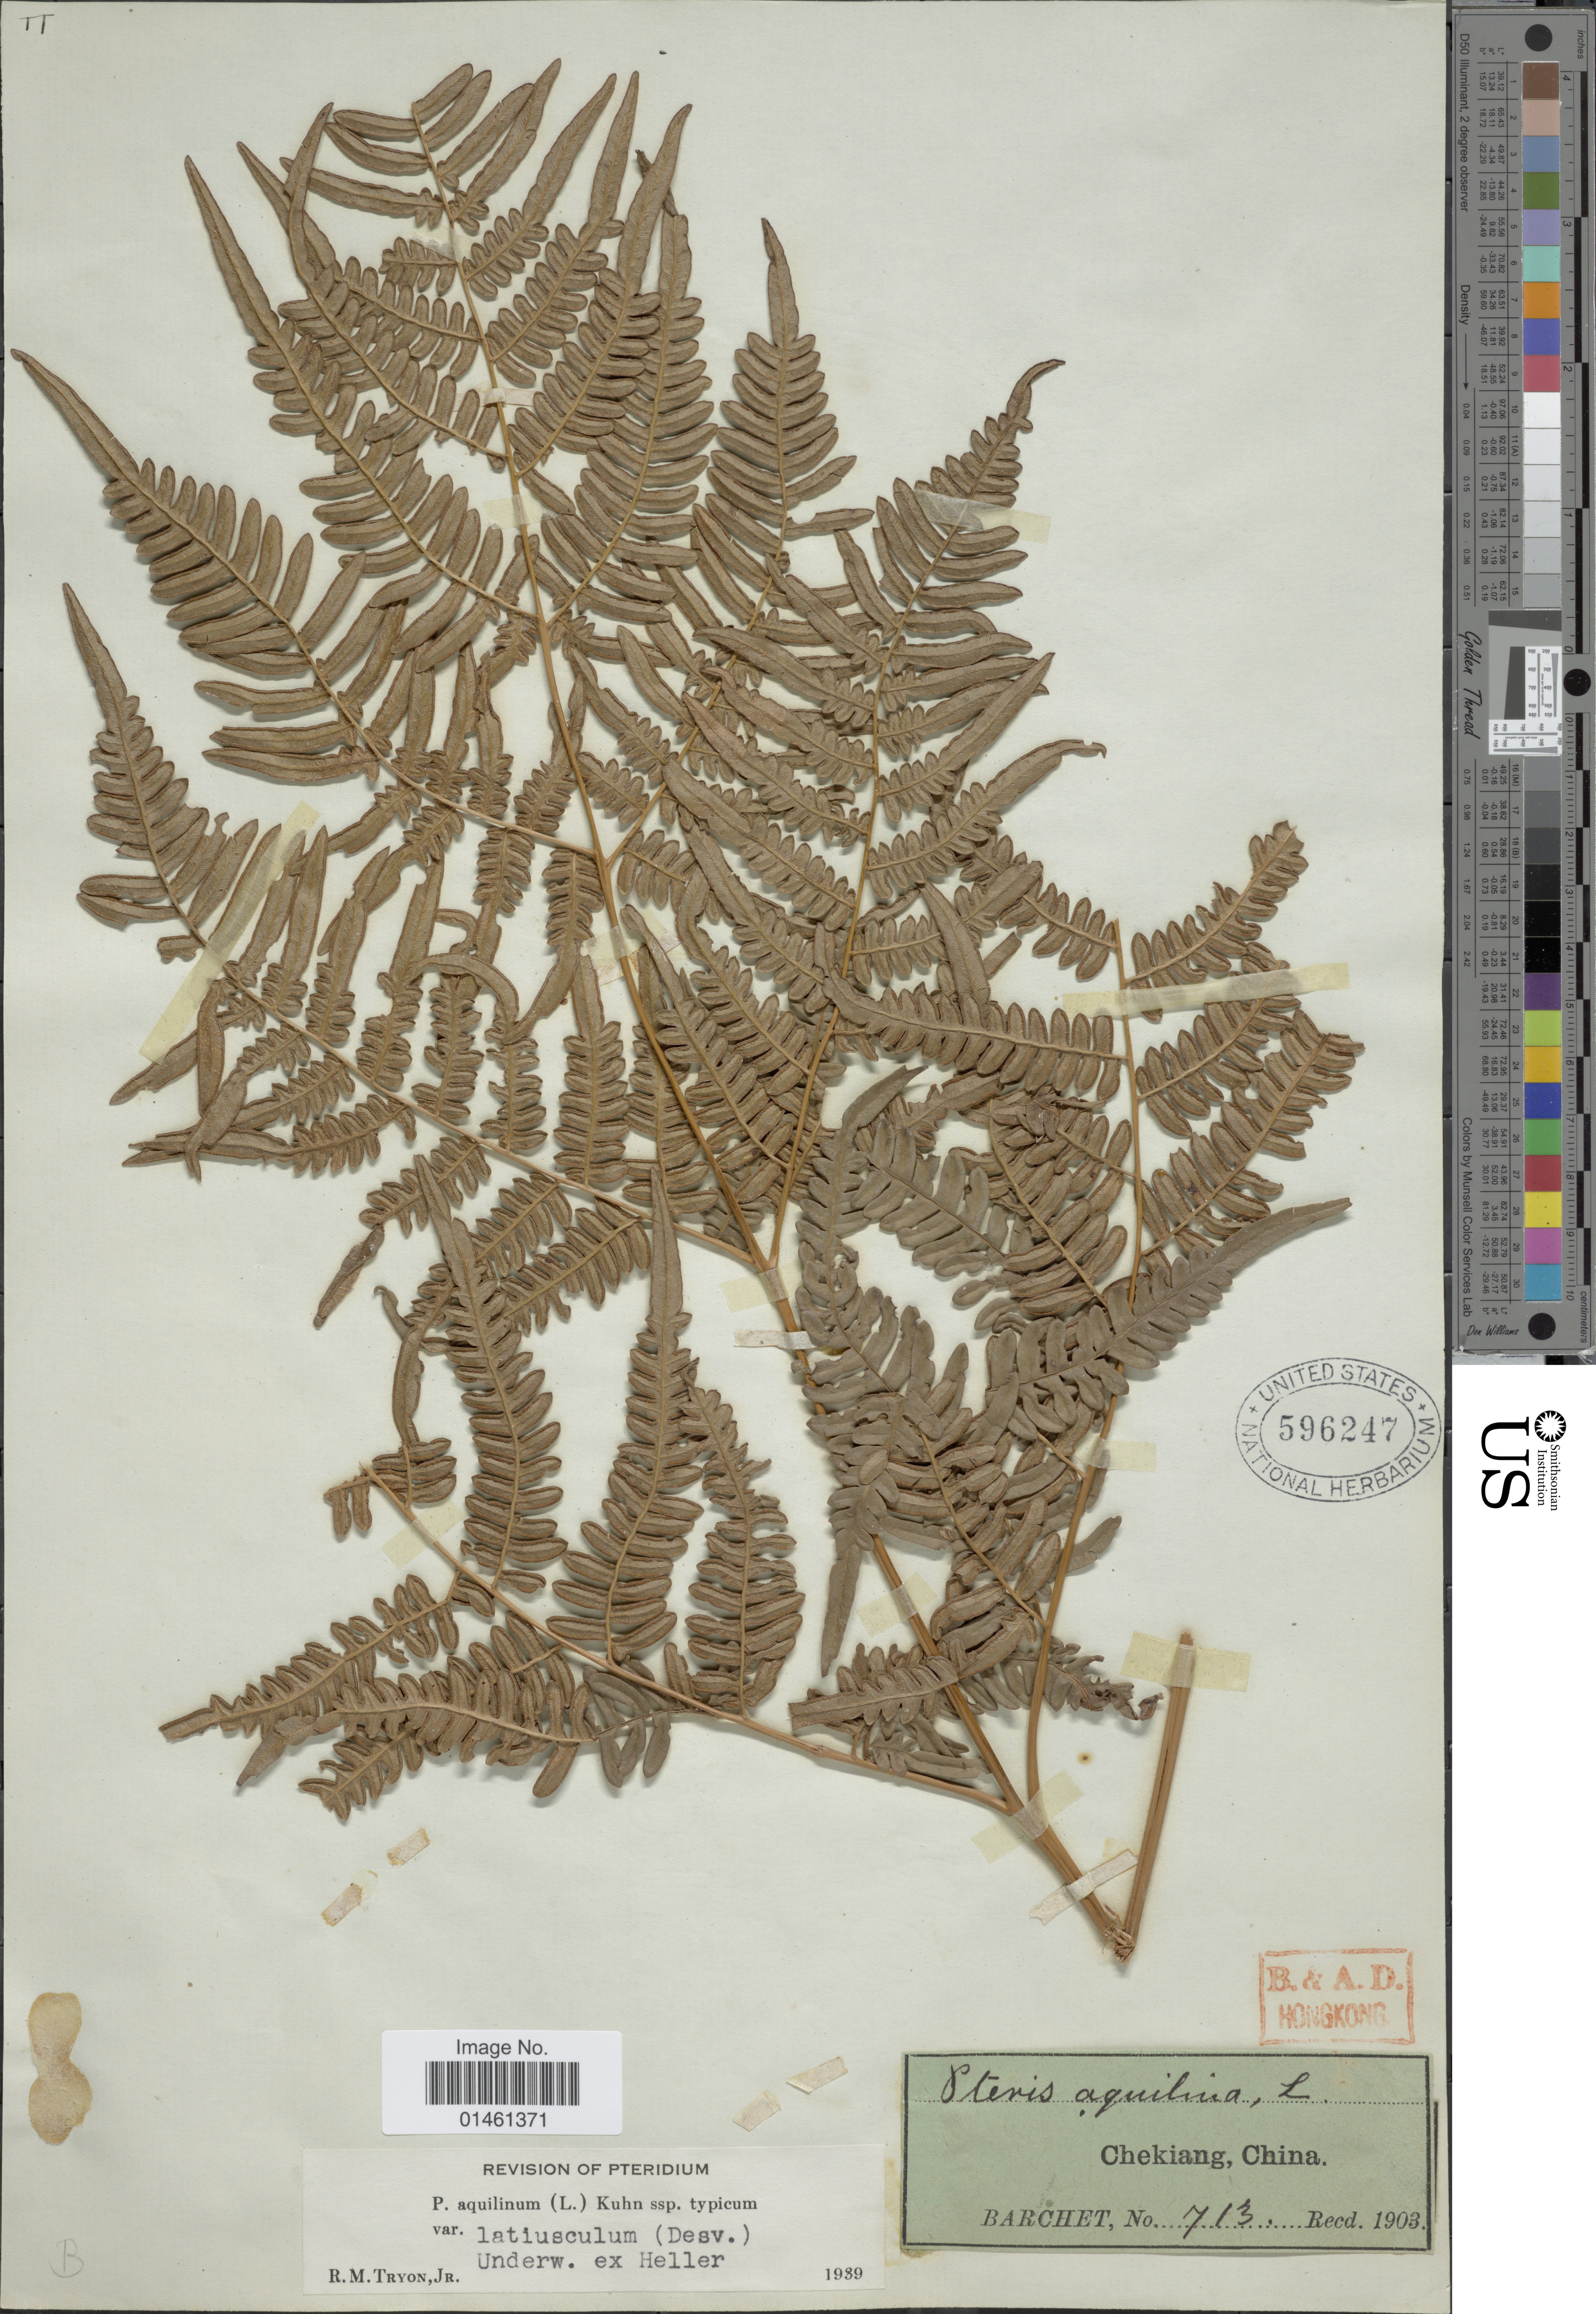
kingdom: Plantae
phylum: Tracheophyta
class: Polypodiopsida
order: Polypodiales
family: Dennstaedtiaceae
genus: Pteridium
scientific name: Pteridium aquilinum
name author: (L.) Kuhn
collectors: Barchet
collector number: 713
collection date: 1903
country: China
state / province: Zhejiang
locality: Chekian, China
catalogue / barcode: US 596247